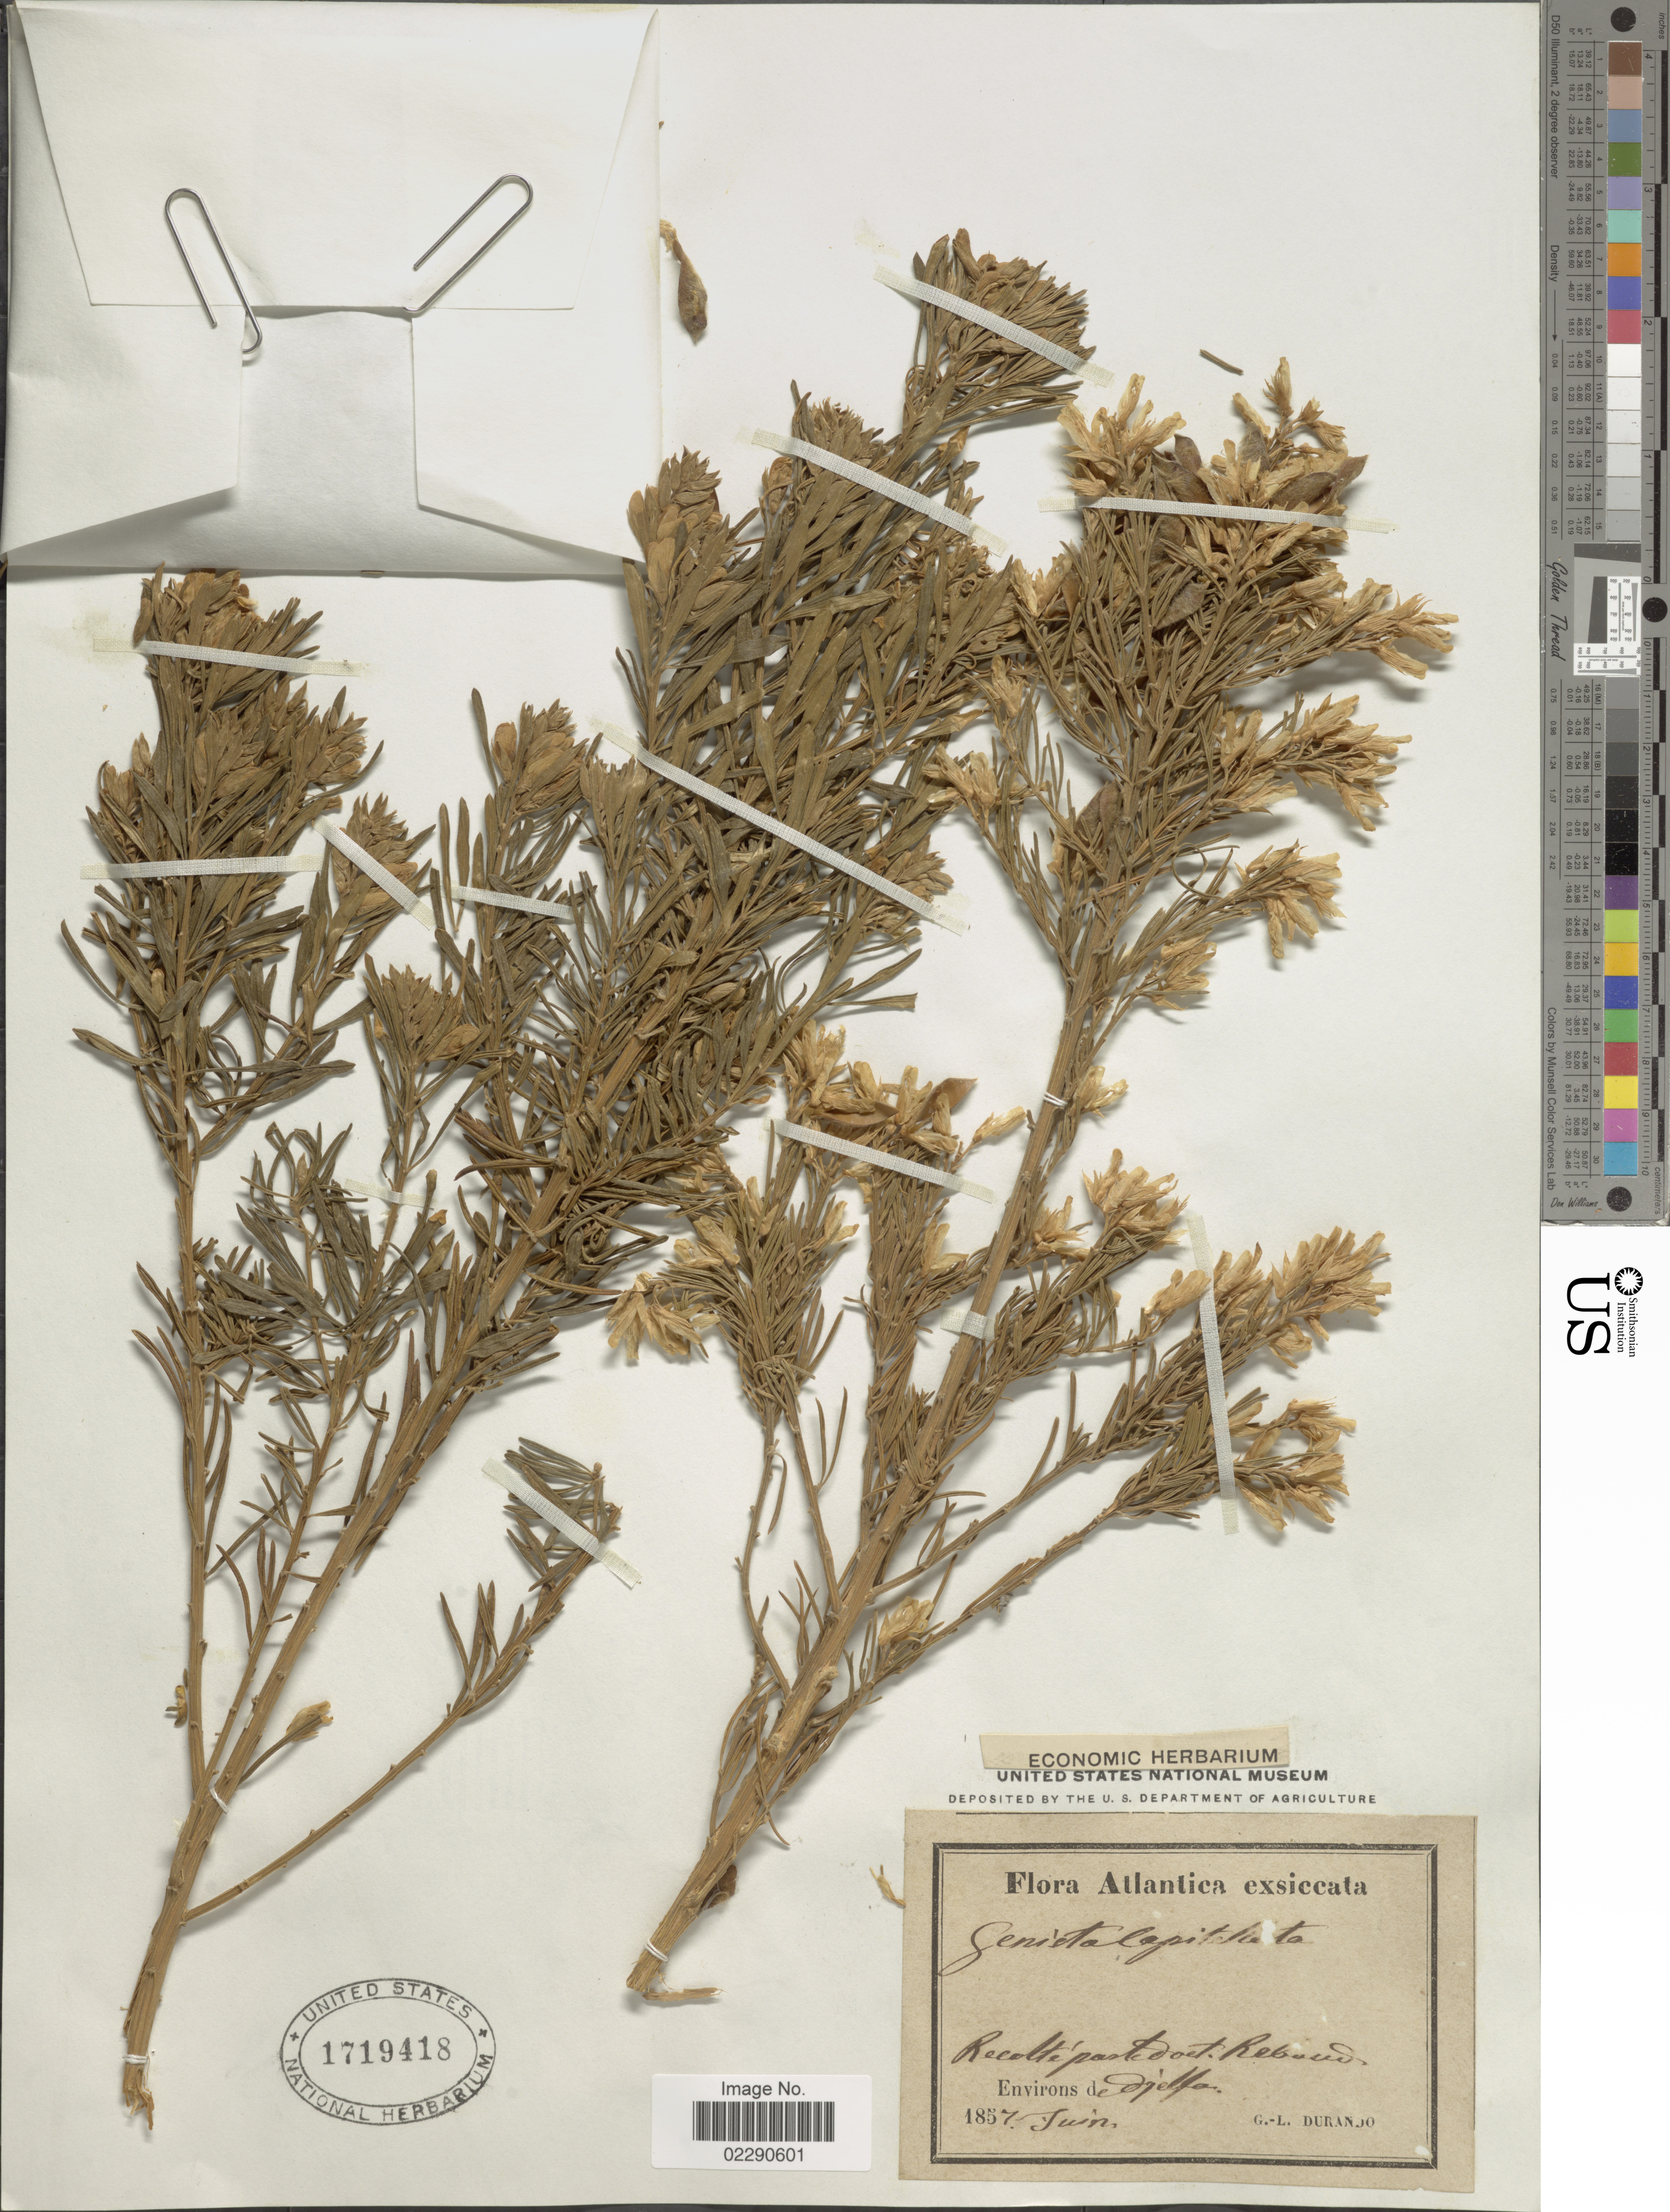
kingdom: Plantae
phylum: Tracheophyta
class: Magnoliopsida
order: Fabales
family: Fabaceae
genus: Genista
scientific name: Genista capitellata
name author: Coss.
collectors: G. Durando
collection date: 1857-06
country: Algeria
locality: Atlantica, environs de Djelfa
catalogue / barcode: US 1719418